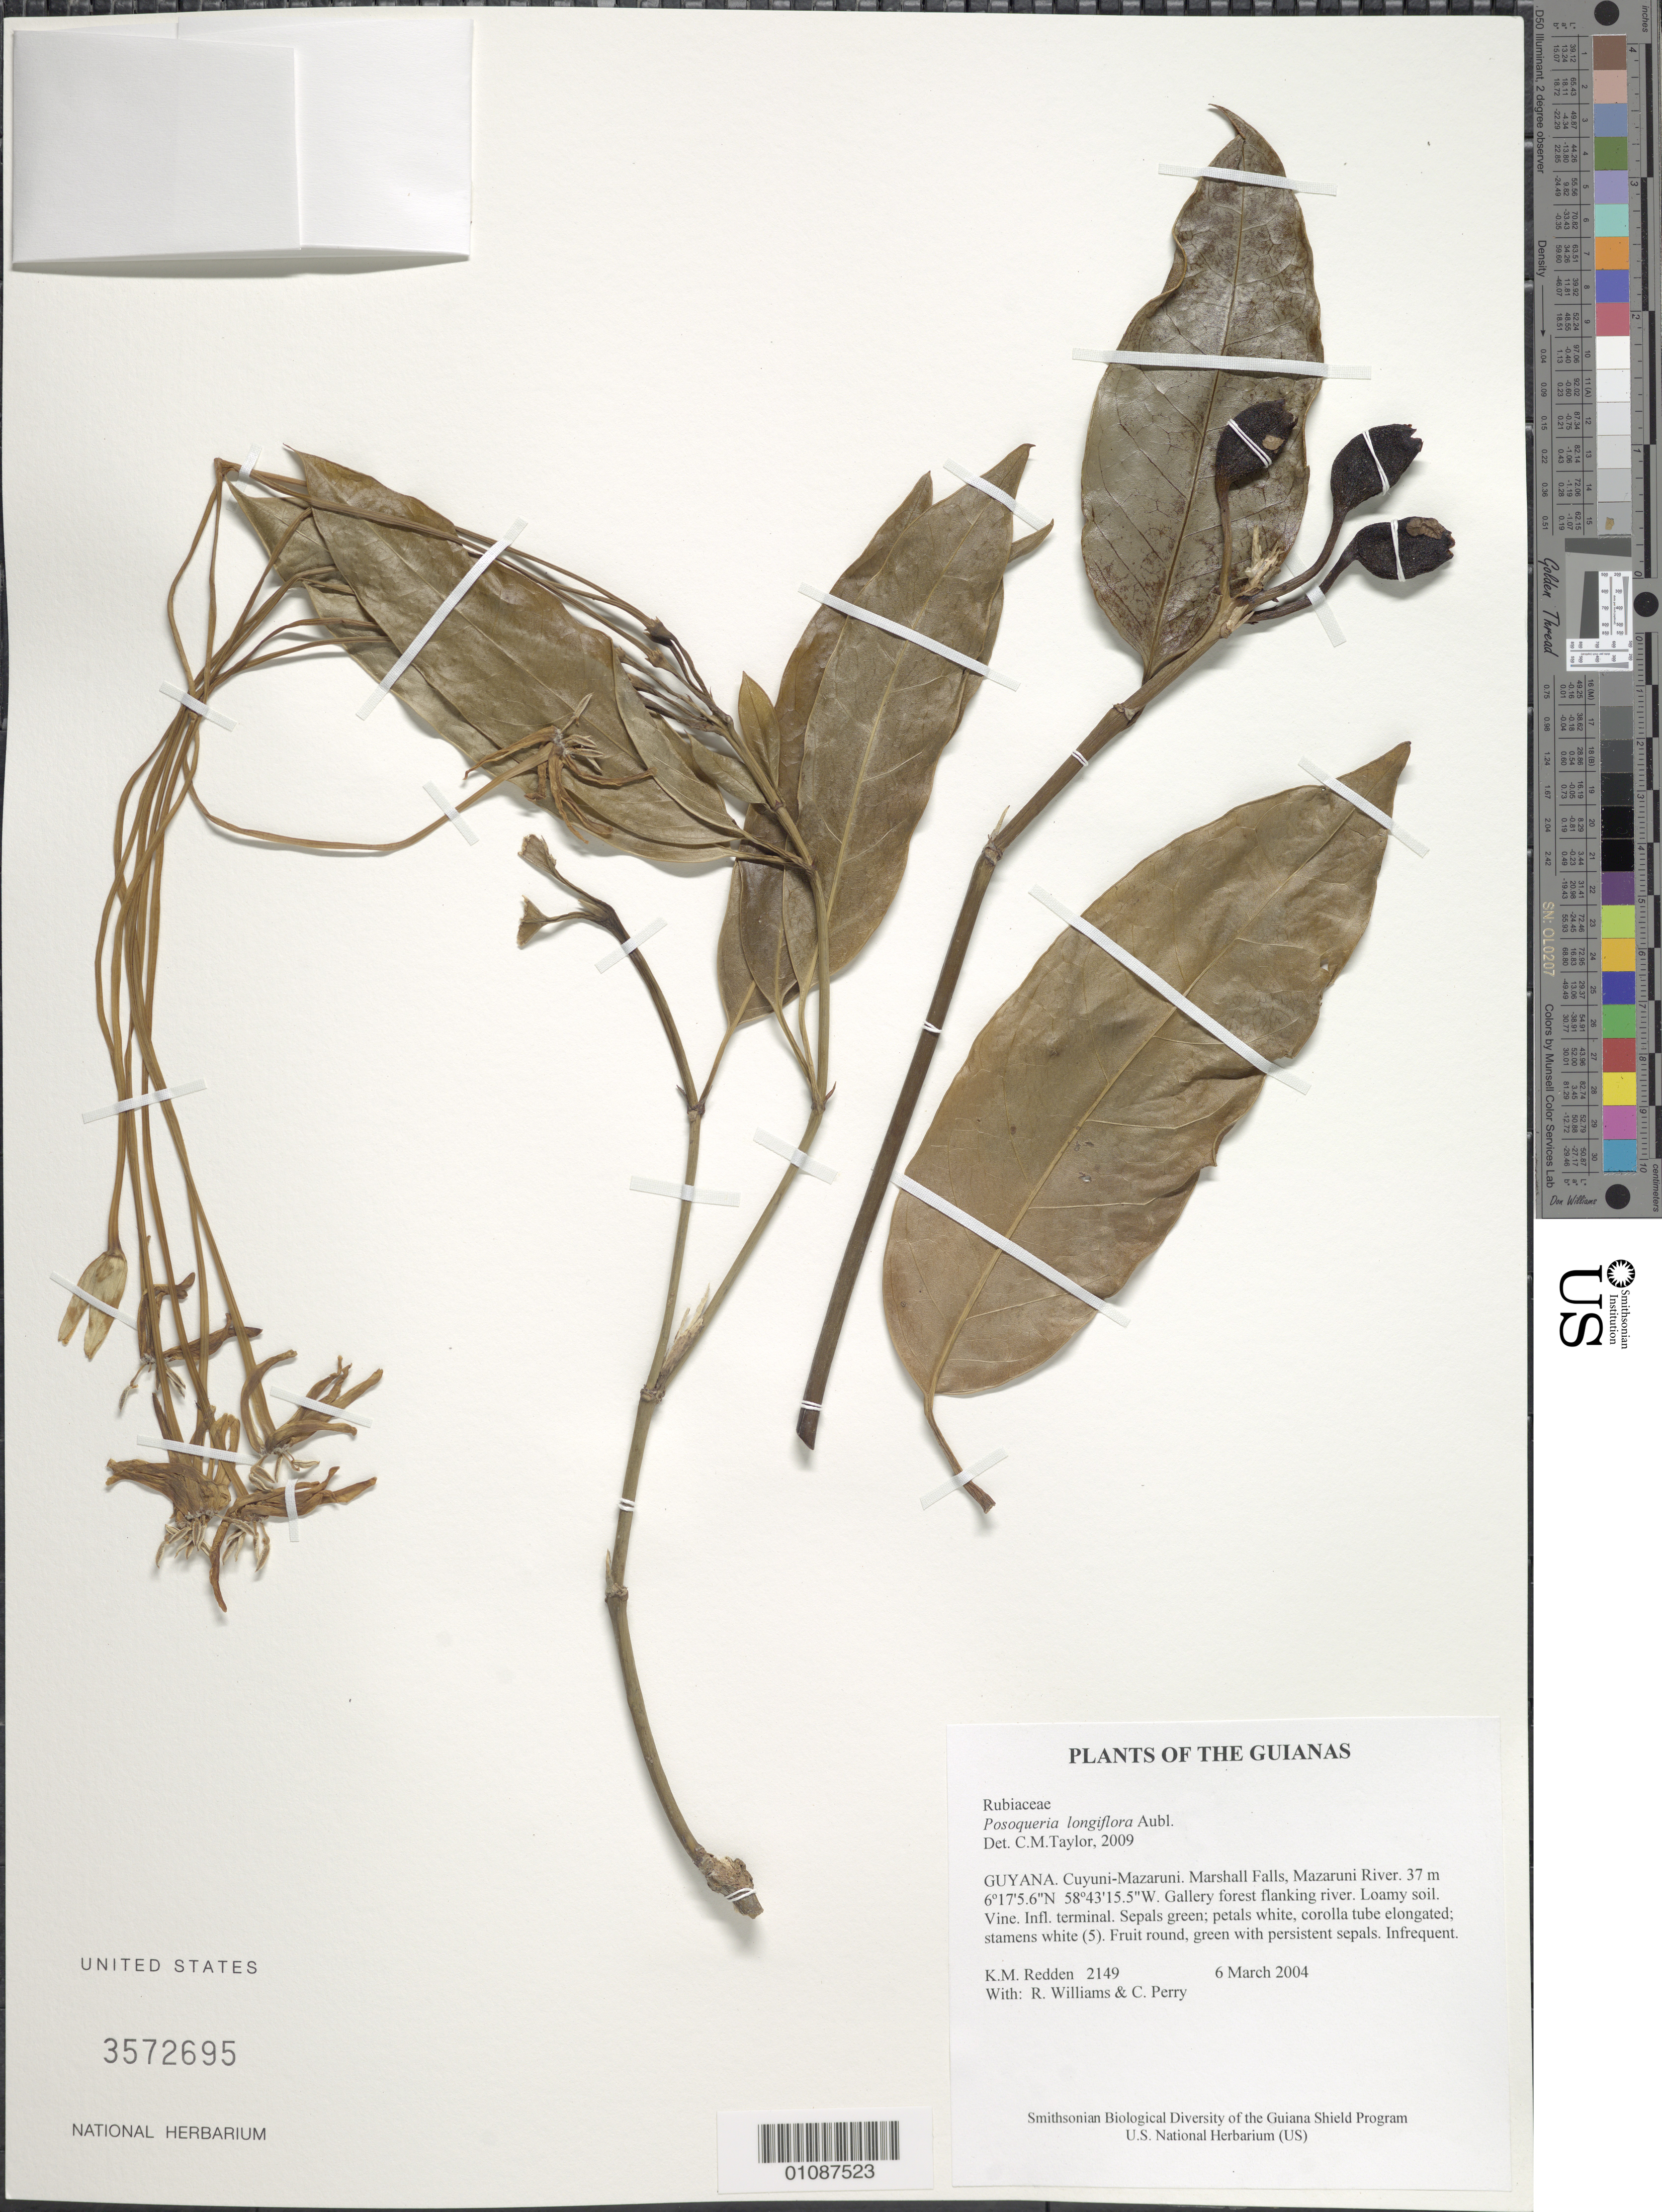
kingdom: Plantae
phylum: Tracheophyta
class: Magnoliopsida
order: Gentianales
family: Rubiaceae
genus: Posoqueria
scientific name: Posoqueria longiflora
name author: Aubl.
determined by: Taylor, Charlotte M.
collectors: K. M. Redden, R. Williams & C. Perry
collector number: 2149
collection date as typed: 6 March 2004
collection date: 2004-03-06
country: Guyana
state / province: Cuyuni-Mazaruni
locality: Marshall Falls, Mazaruni River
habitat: Gallery forest flanking river. Loamy soil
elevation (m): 37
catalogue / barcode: US 3572695